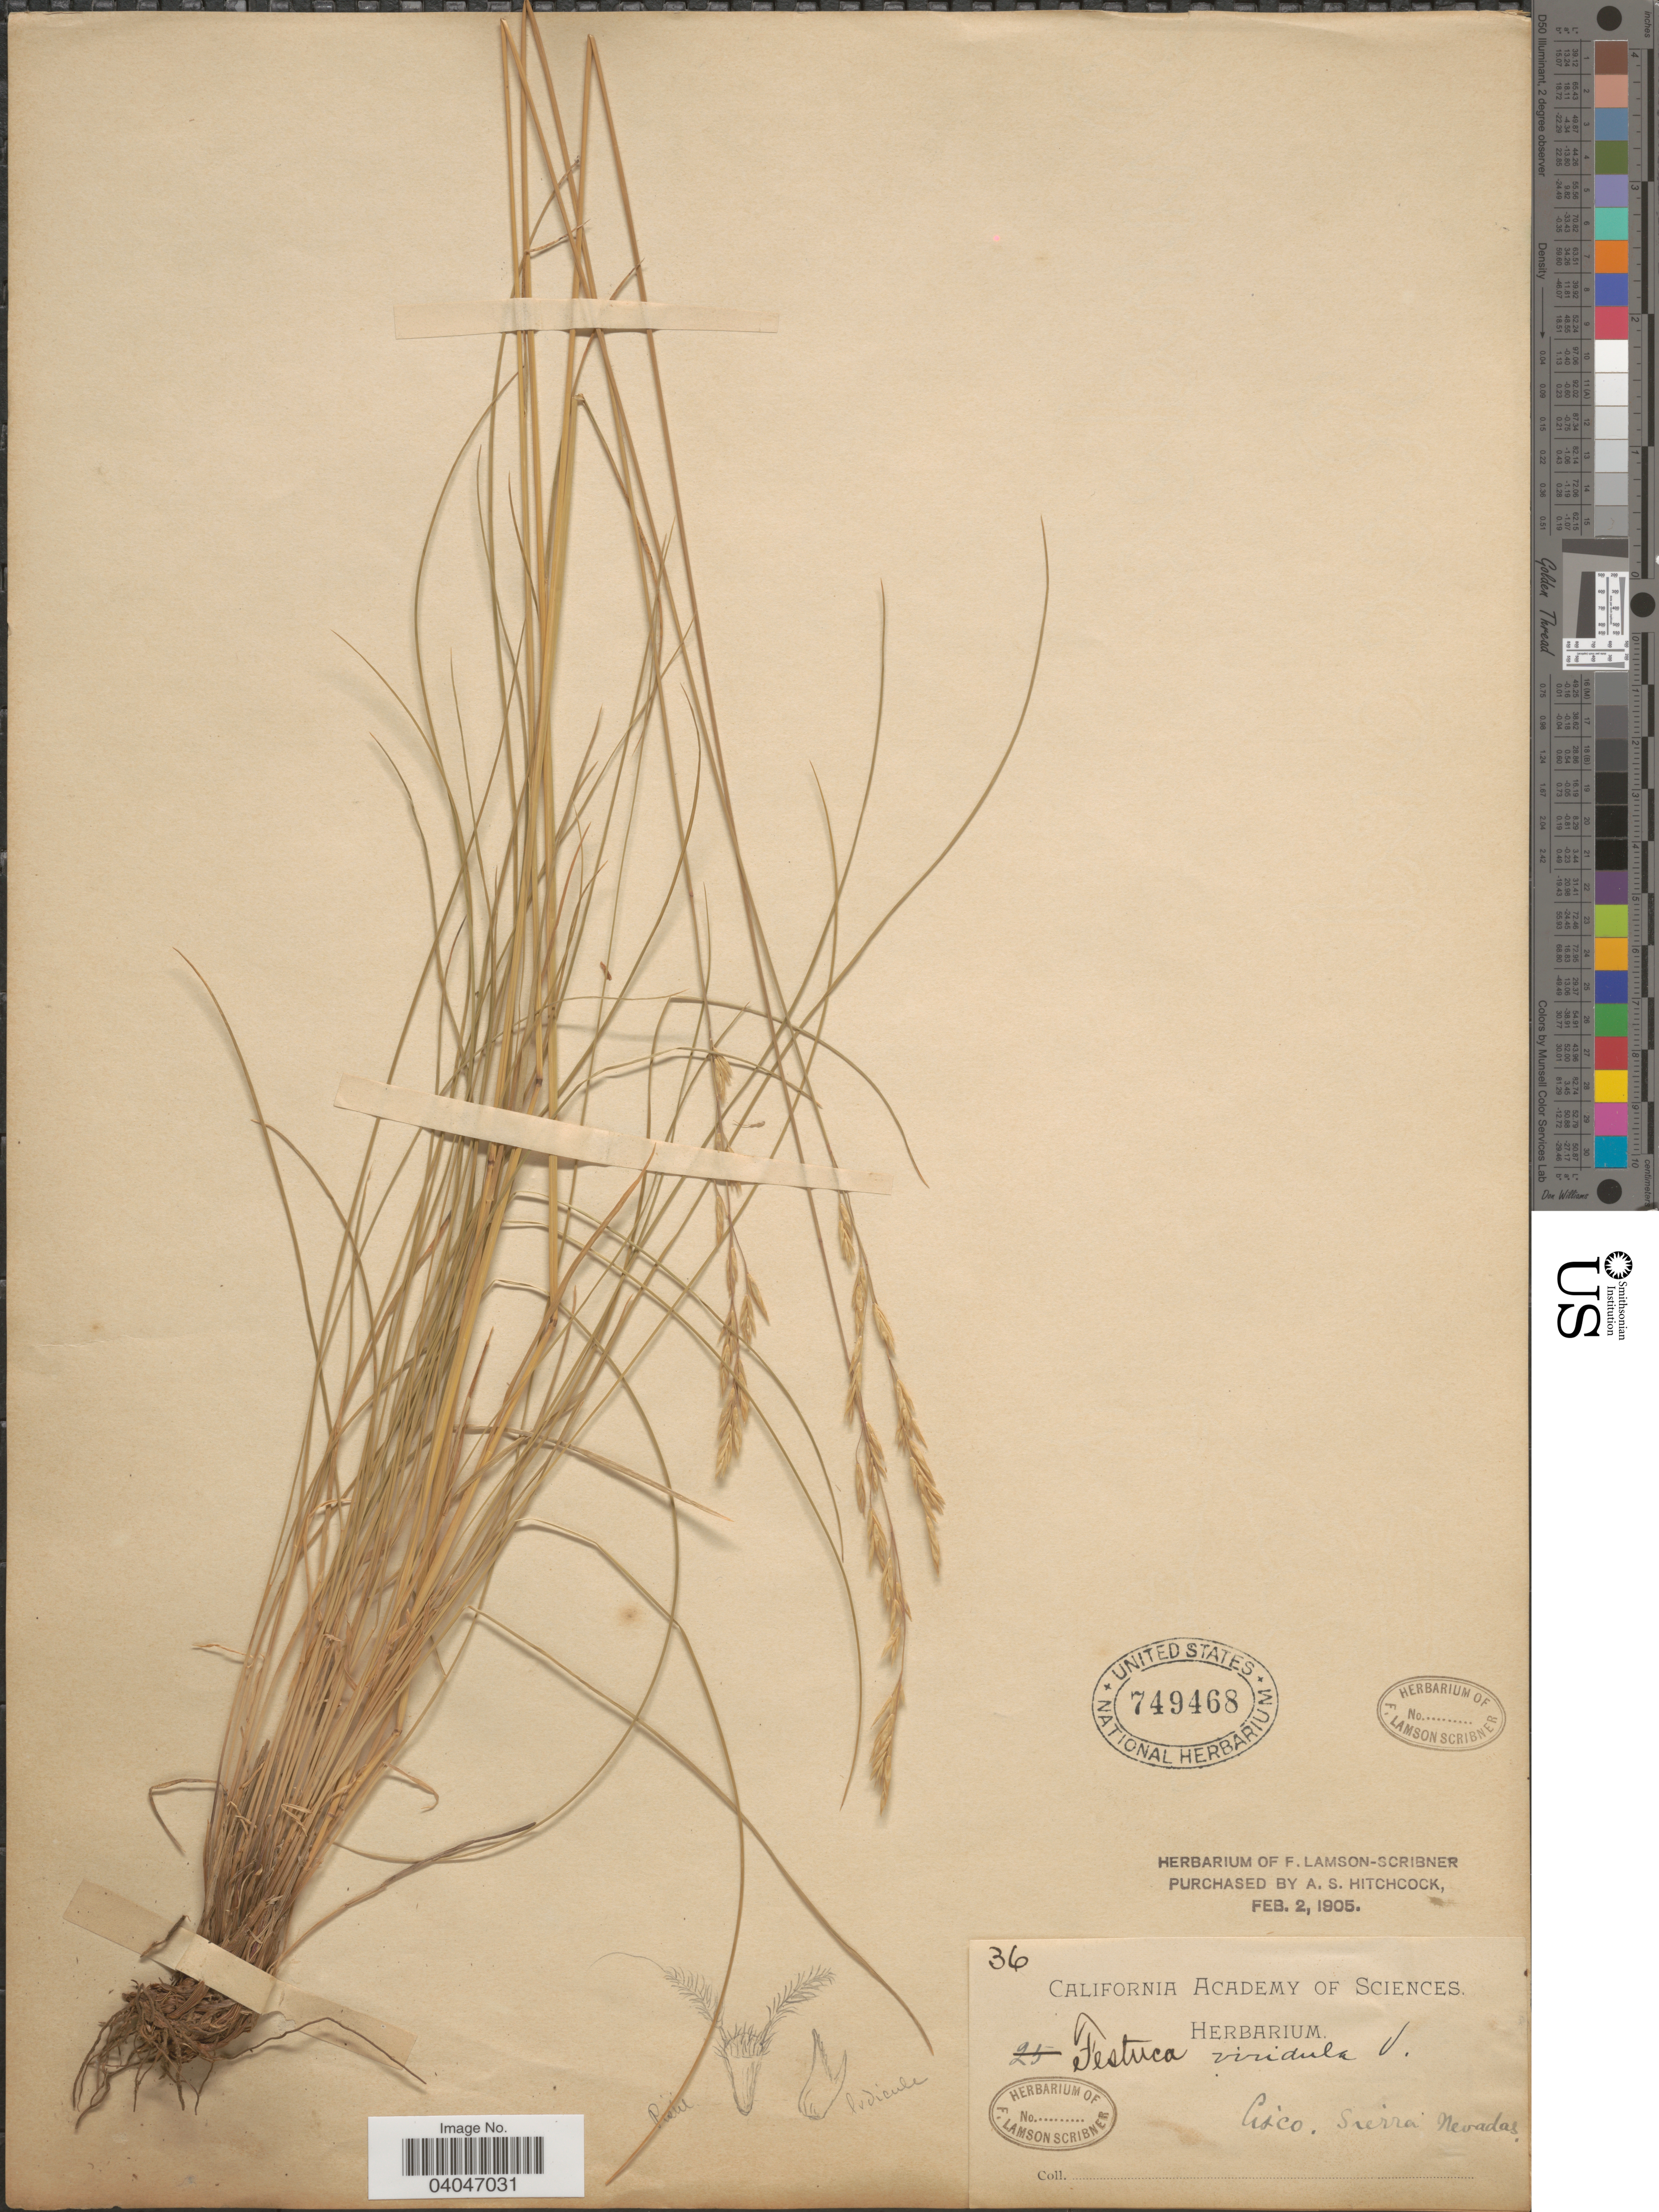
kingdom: Plantae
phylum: Tracheophyta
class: Liliopsida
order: Poales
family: Poaceae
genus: Festuca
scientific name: Festuca viridula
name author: Vasey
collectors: ex herb. Cal. Academy of Sciences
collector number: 36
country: United States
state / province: California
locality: Cisco. Sierra Nevadas.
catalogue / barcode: US 749468